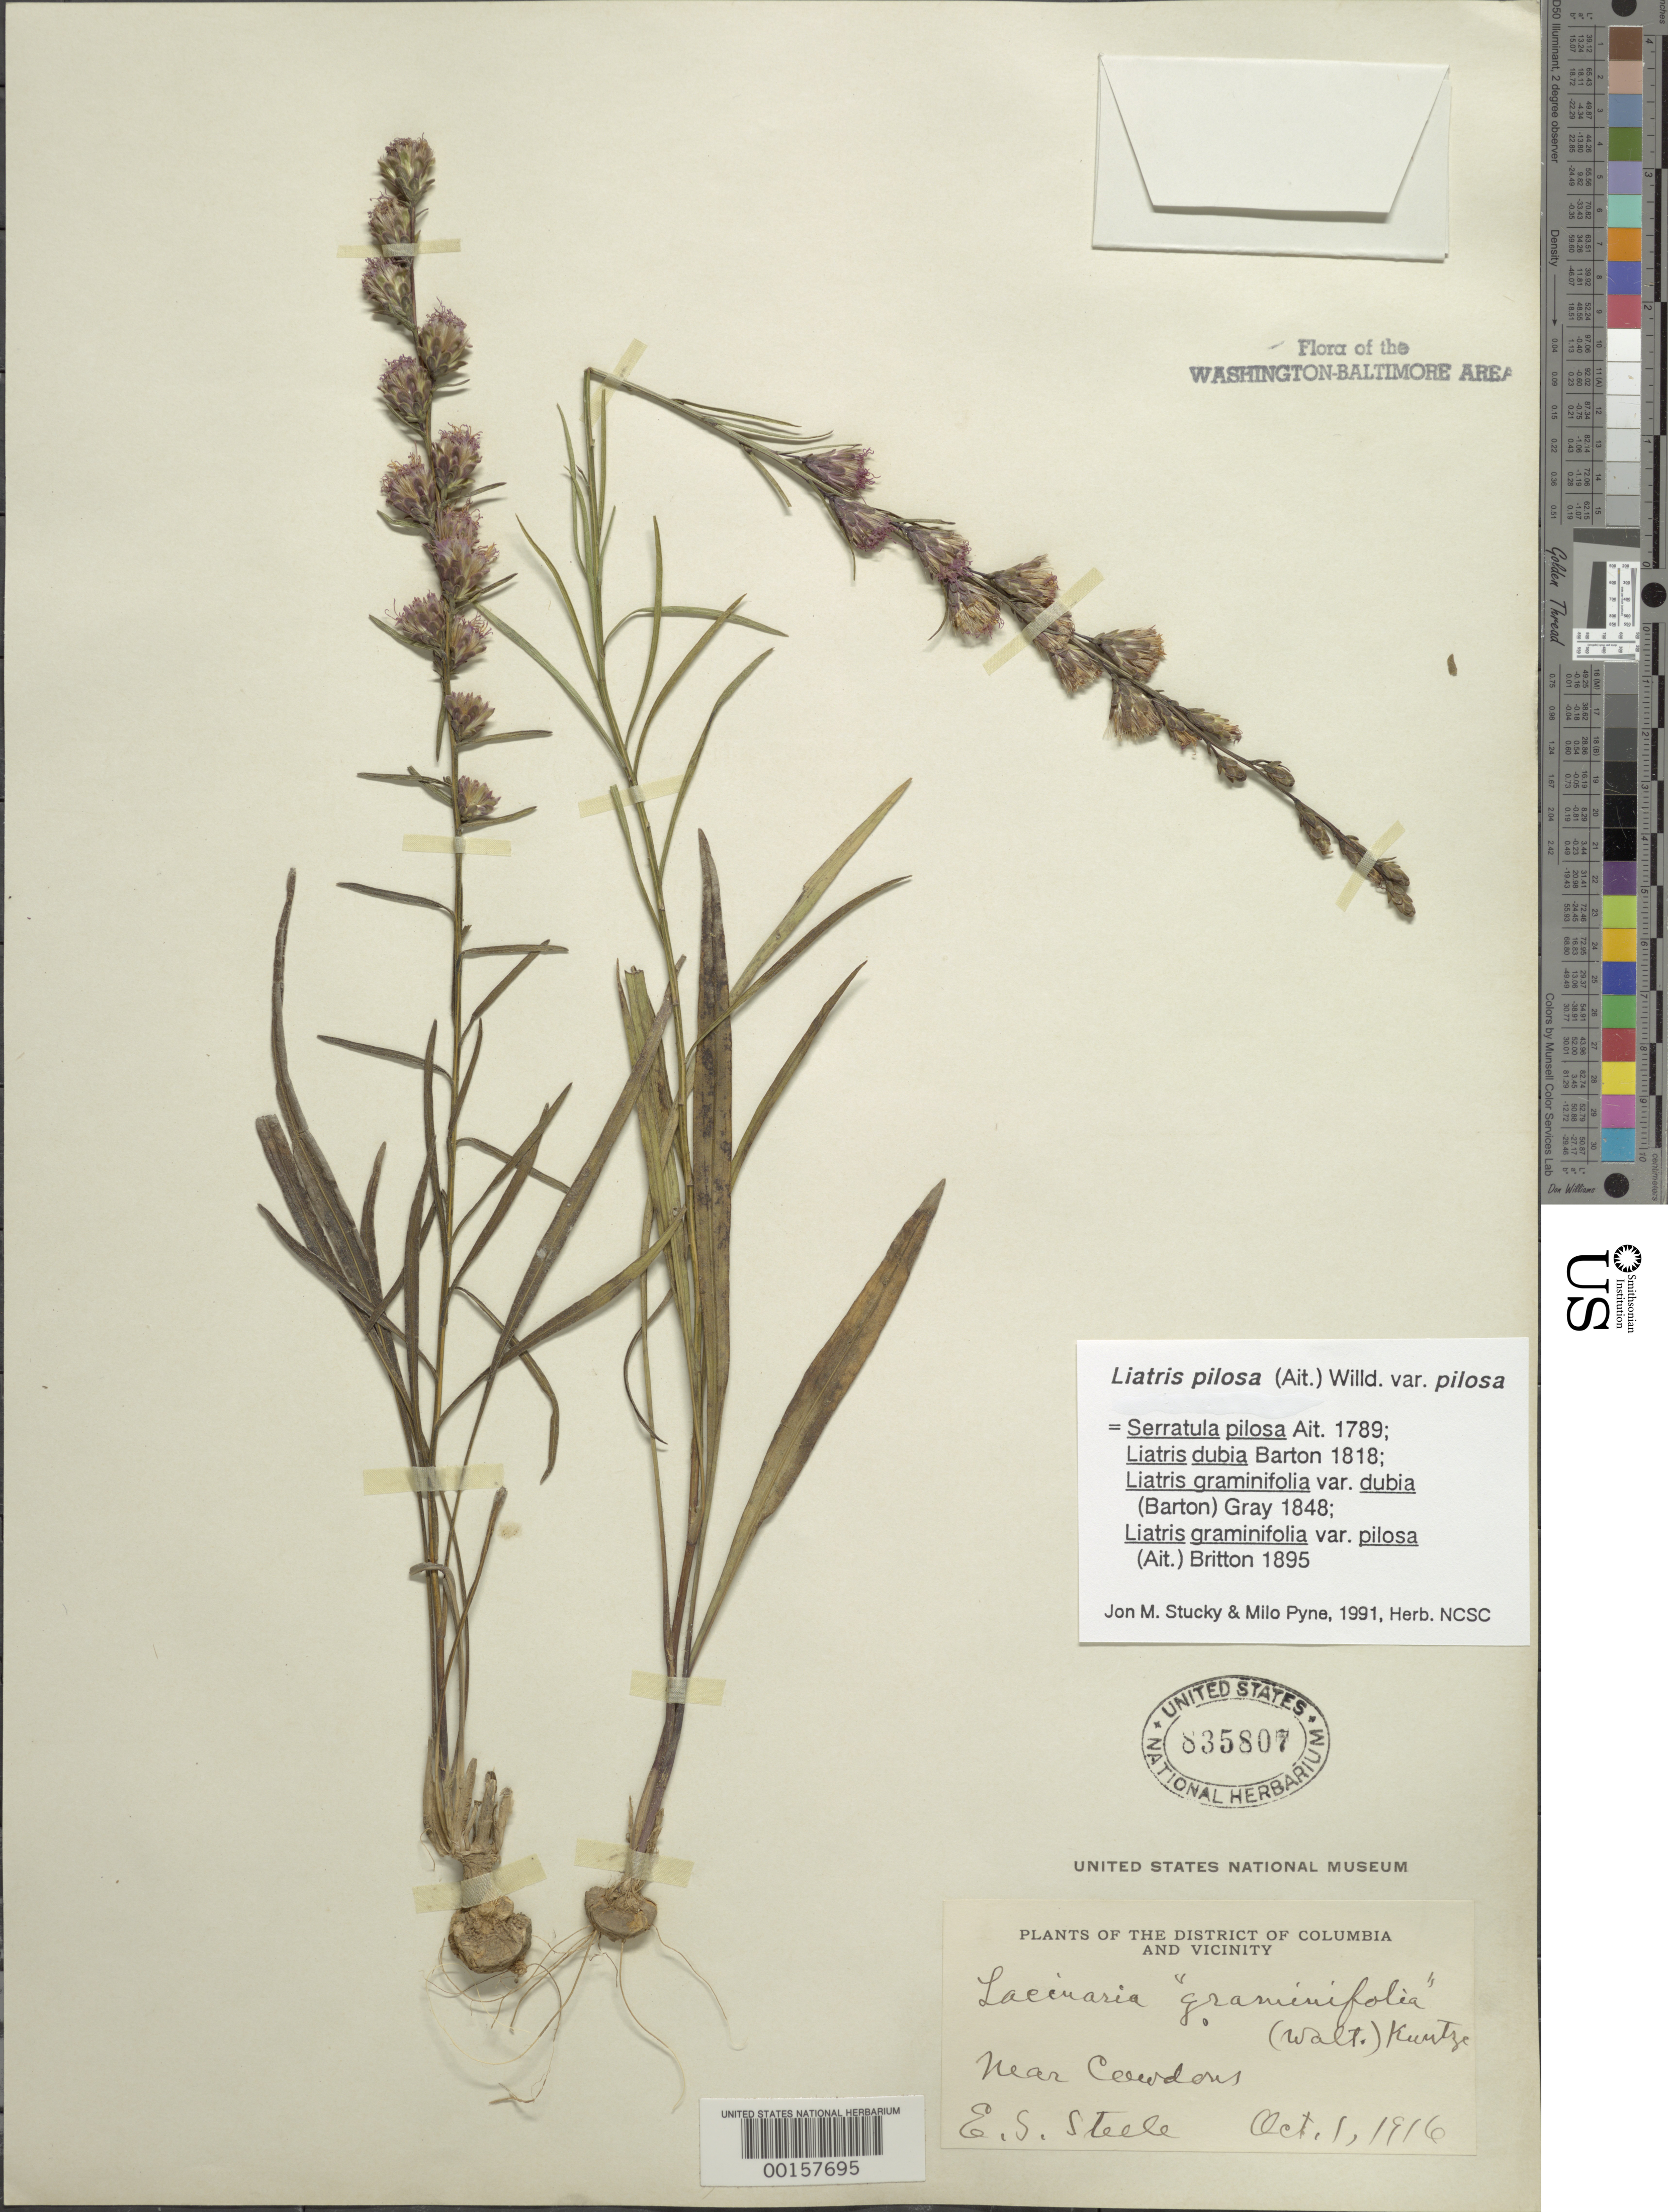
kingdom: Plantae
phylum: Tracheophyta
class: Magnoliopsida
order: Asterales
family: Asteraceae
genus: Liatris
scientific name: Liatris graminifolia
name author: Willd.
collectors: E. Steele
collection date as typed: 01 Oct 1916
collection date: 1916-10-01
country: United States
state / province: Virginia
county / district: Arlington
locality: Cowdens vicinity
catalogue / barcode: US 835807